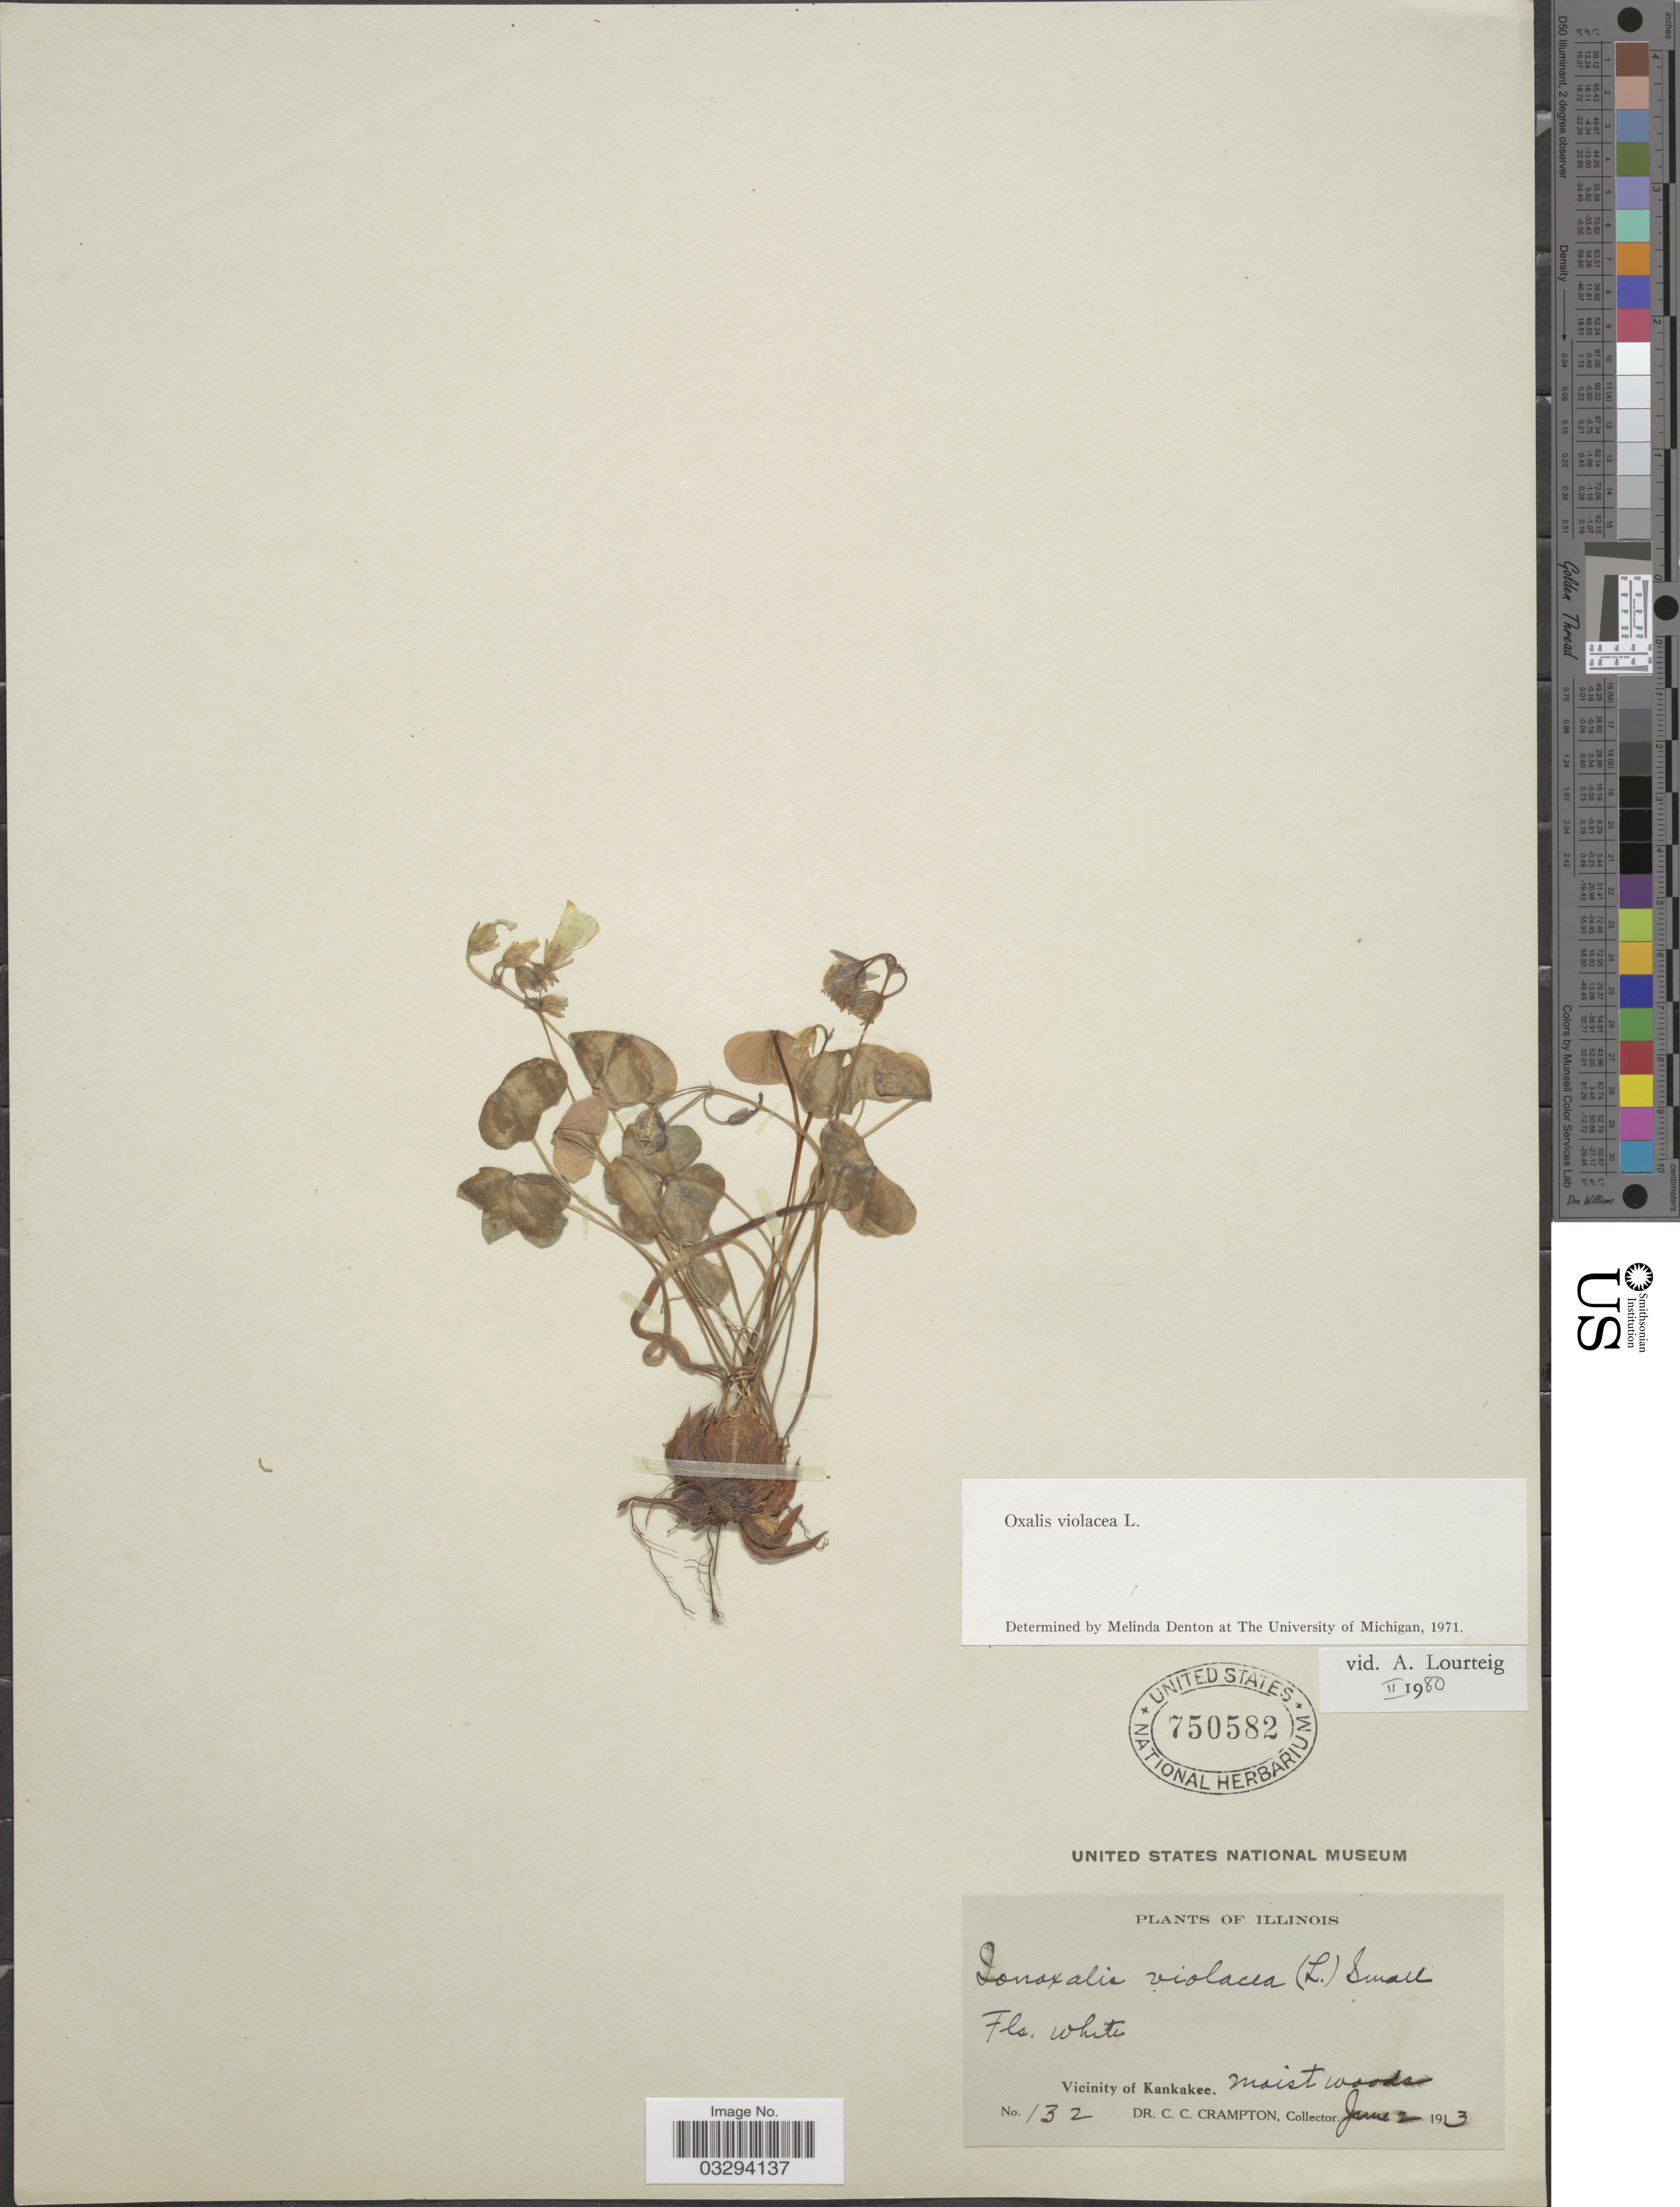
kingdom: Plantae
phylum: Tracheophyta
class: Magnoliopsida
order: Oxalidales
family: Oxalidaceae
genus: Oxalis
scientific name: Oxalis violacea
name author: L.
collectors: C. Crampton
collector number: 132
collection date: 1913-06-02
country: United States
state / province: Illinois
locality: Vicinity of Kankakee.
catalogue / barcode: US 750582